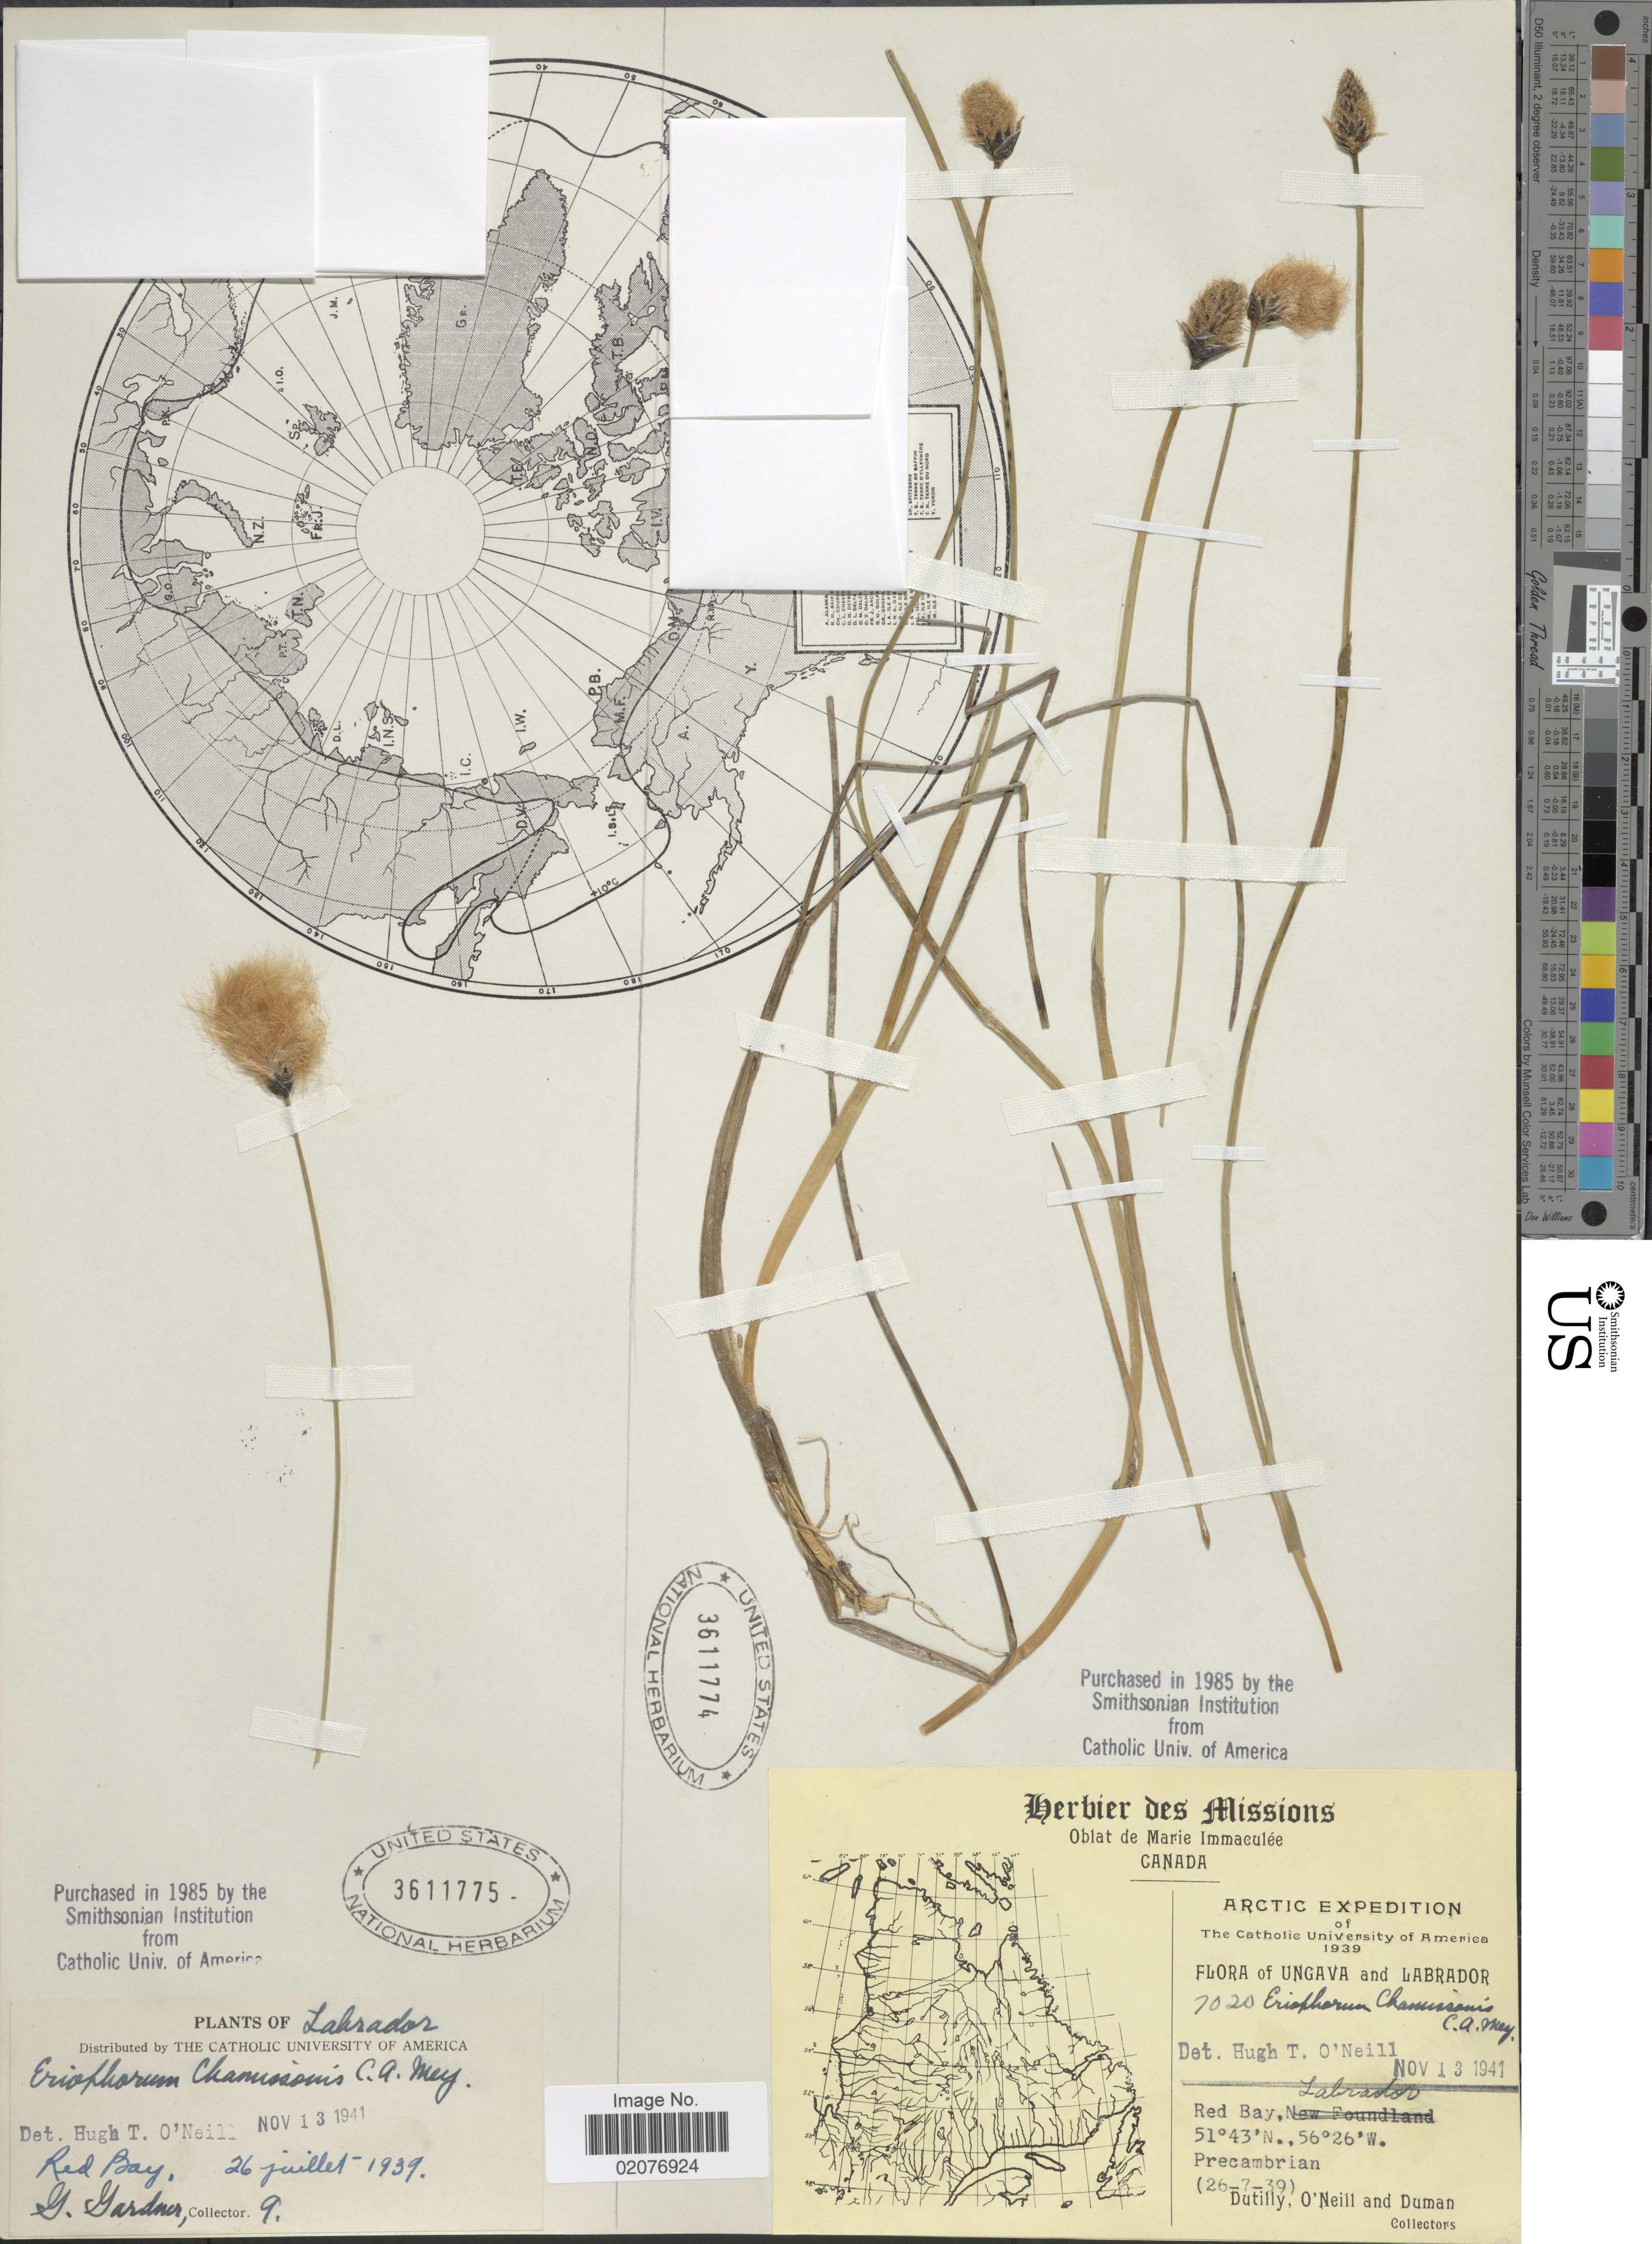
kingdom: Plantae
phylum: Tracheophyta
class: Liliopsida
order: Poales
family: Cyperaceae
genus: Eriophorum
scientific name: Eriophorum chamissonis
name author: C.A. Mey.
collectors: -. Dutilly, O' Neill & -. Duman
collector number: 7020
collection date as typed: Transcribed d/m/y: 26/7/39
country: Canada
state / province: Newfoundland and Labrador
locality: Arctic, Ungava and Labrador, Red Bay, Labradaor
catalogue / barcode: US 3611774-2